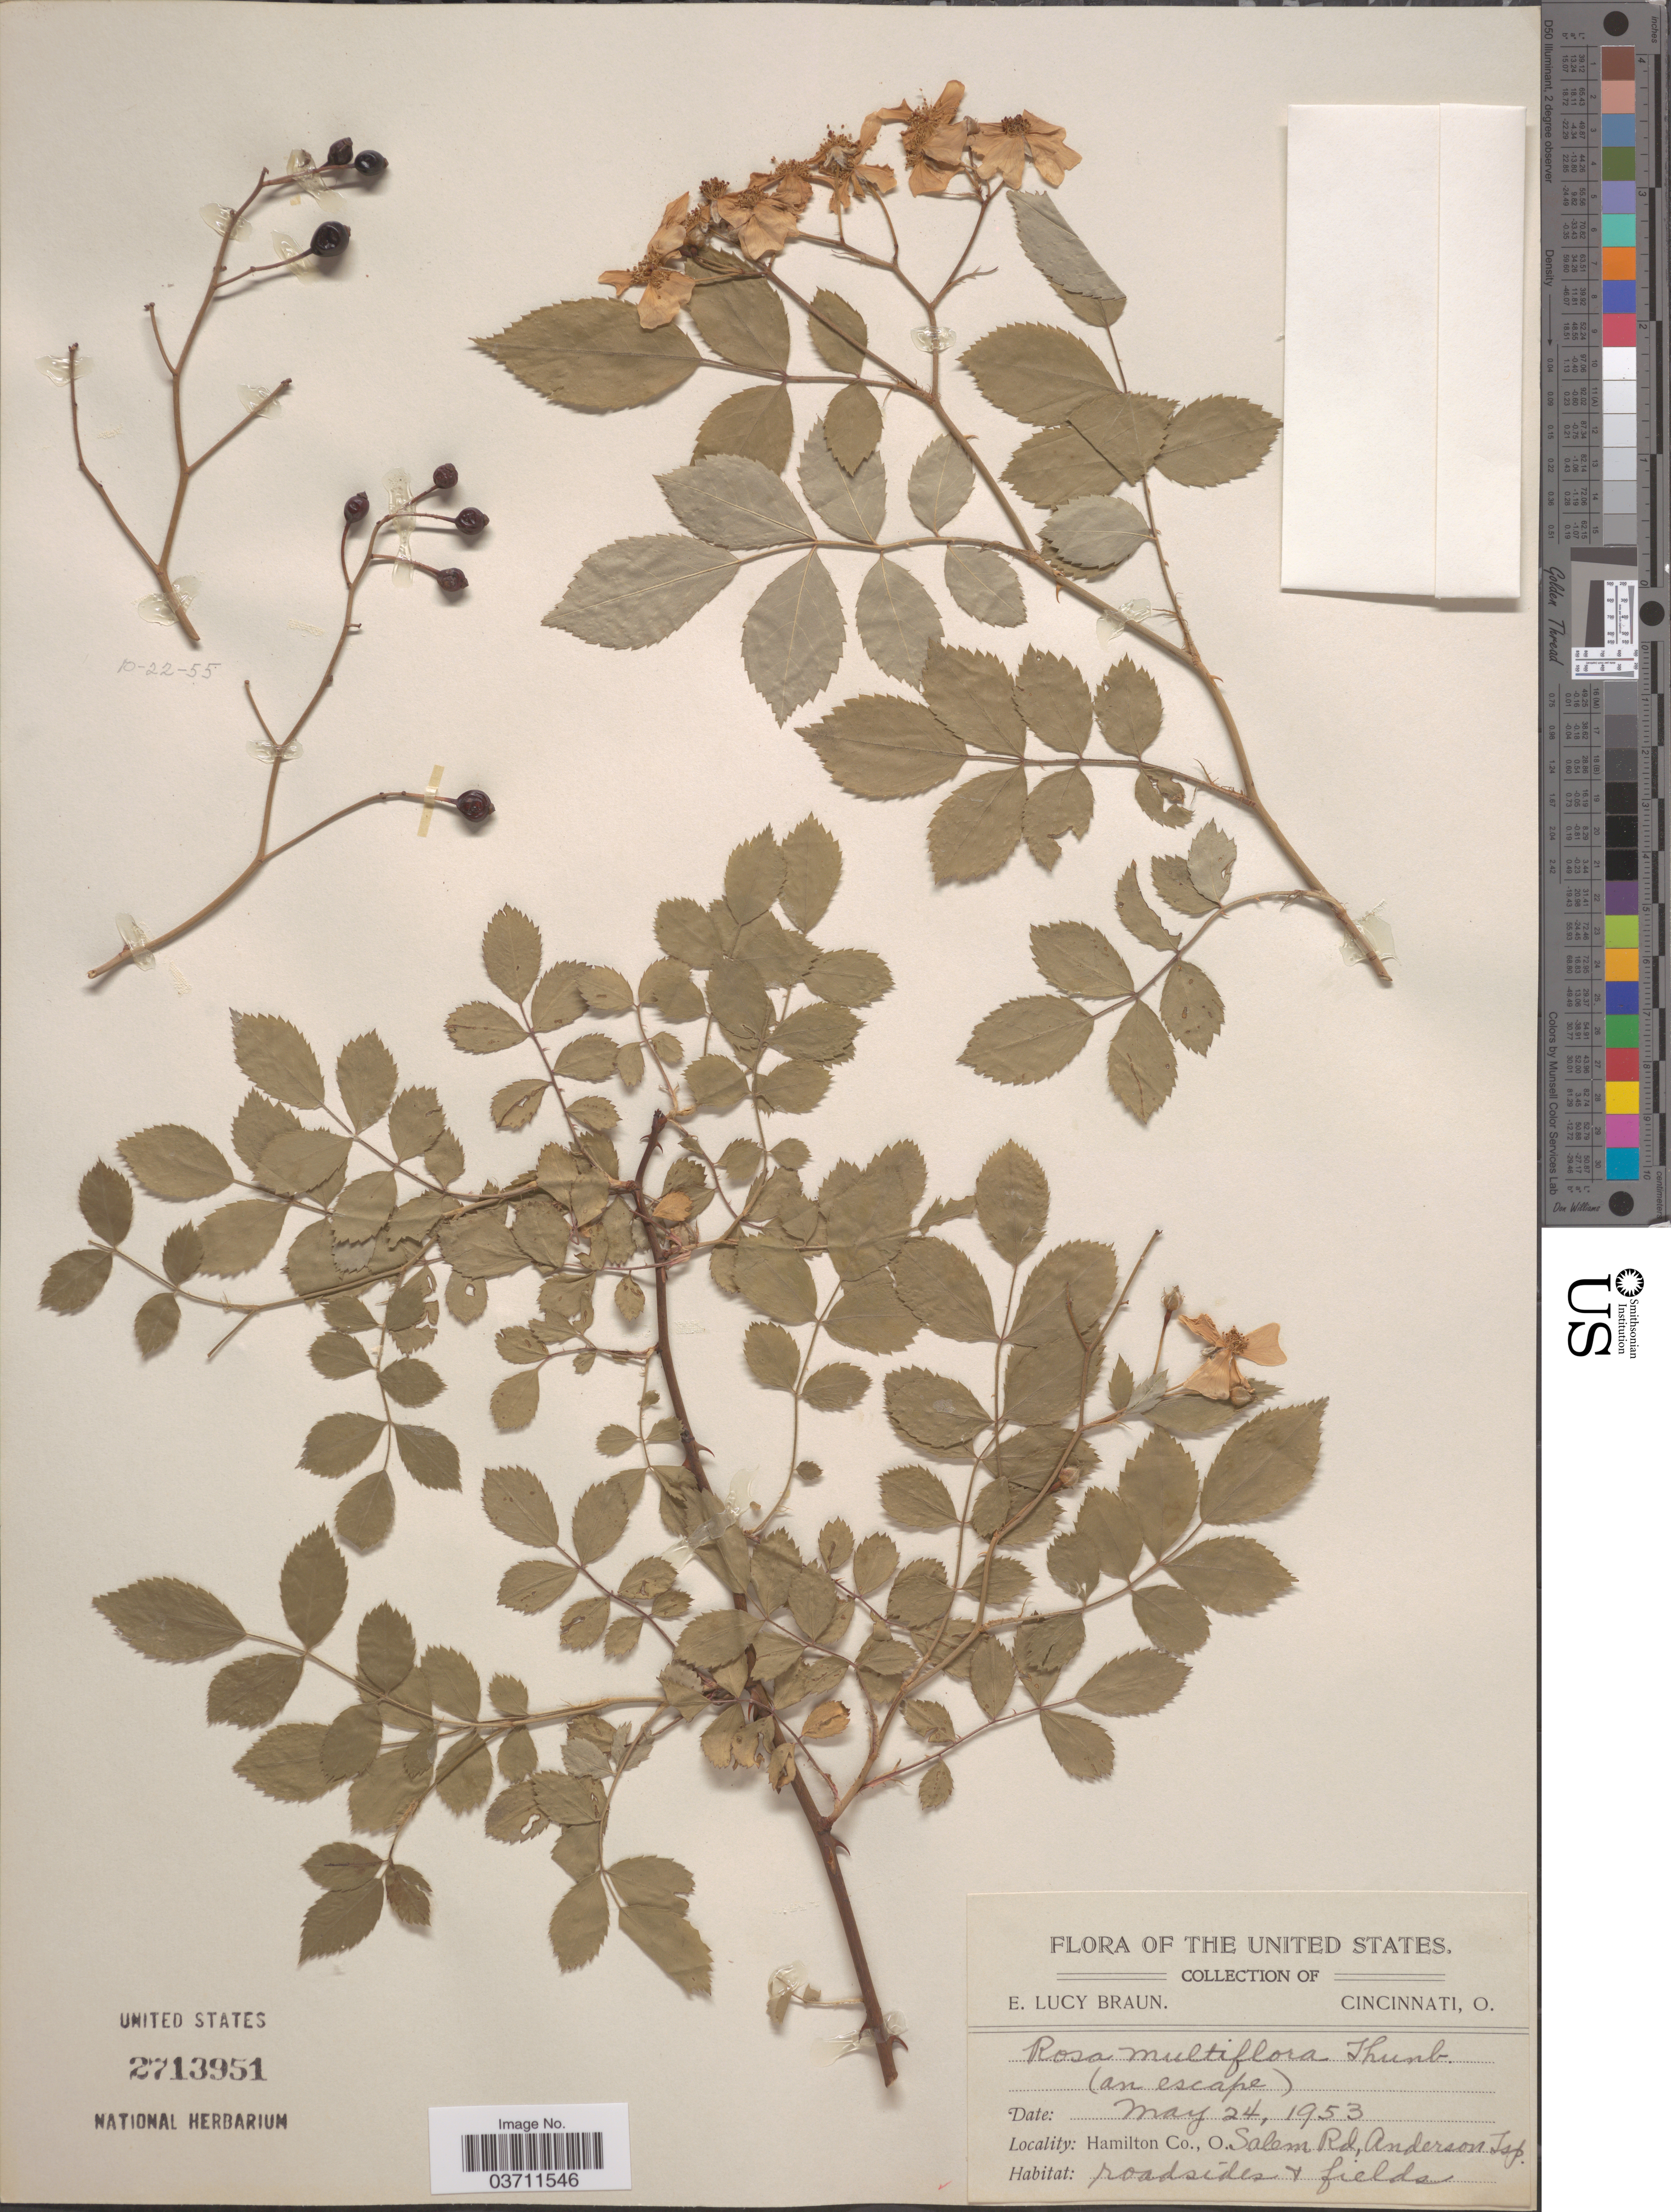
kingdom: Plantae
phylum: Tracheophyta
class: Magnoliopsida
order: Rosales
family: Rosaceae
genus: Rosa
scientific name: Rosa multiflora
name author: Thunb.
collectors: E. L. Braun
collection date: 1953-05-24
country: United States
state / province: Ohio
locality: Hamilton Co., Salem Rd, Anderson Tsp.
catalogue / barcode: US 2713951